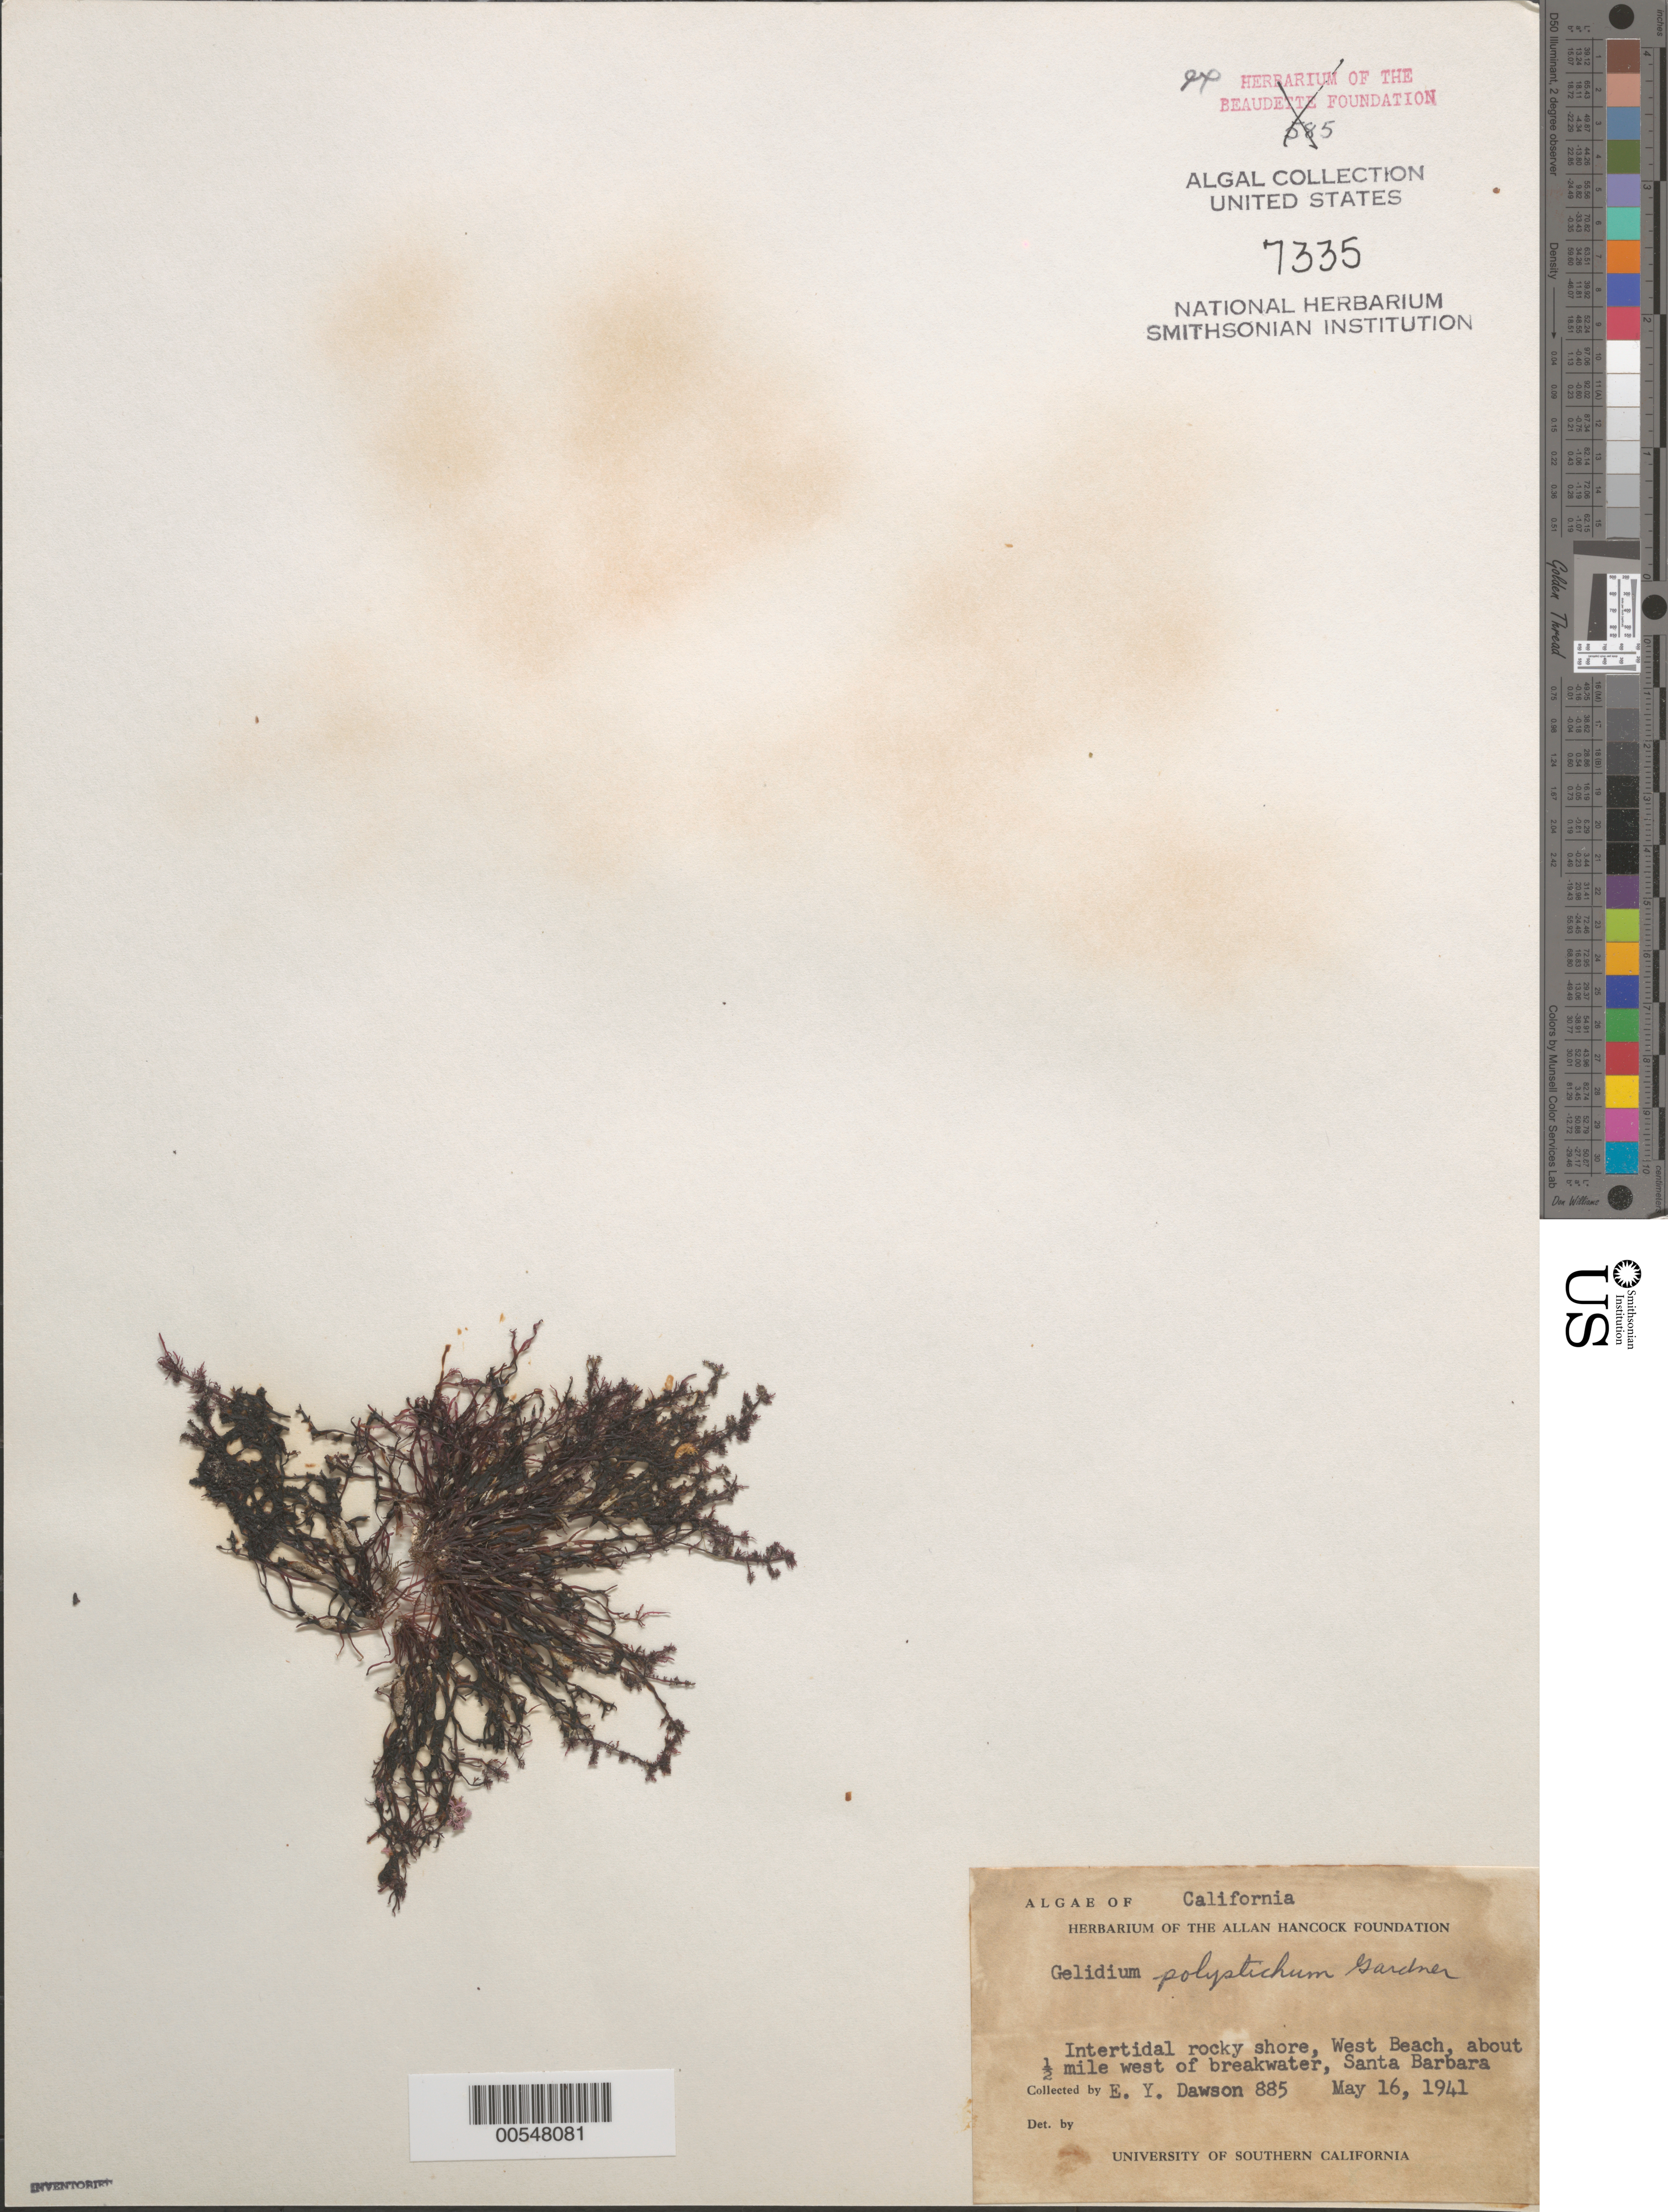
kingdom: Plantae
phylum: Rhodophyta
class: Florideophyceae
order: Gelidiales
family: Gelidiaceae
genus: Gelidium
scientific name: Gelidium polystichum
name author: N.L. Gardner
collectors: E. Y. Dawson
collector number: EYD 885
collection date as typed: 16 May 1941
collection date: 1941-05-16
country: United States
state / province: California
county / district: Santa Barbara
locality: West Beach, Santa Barbara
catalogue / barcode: US 7335